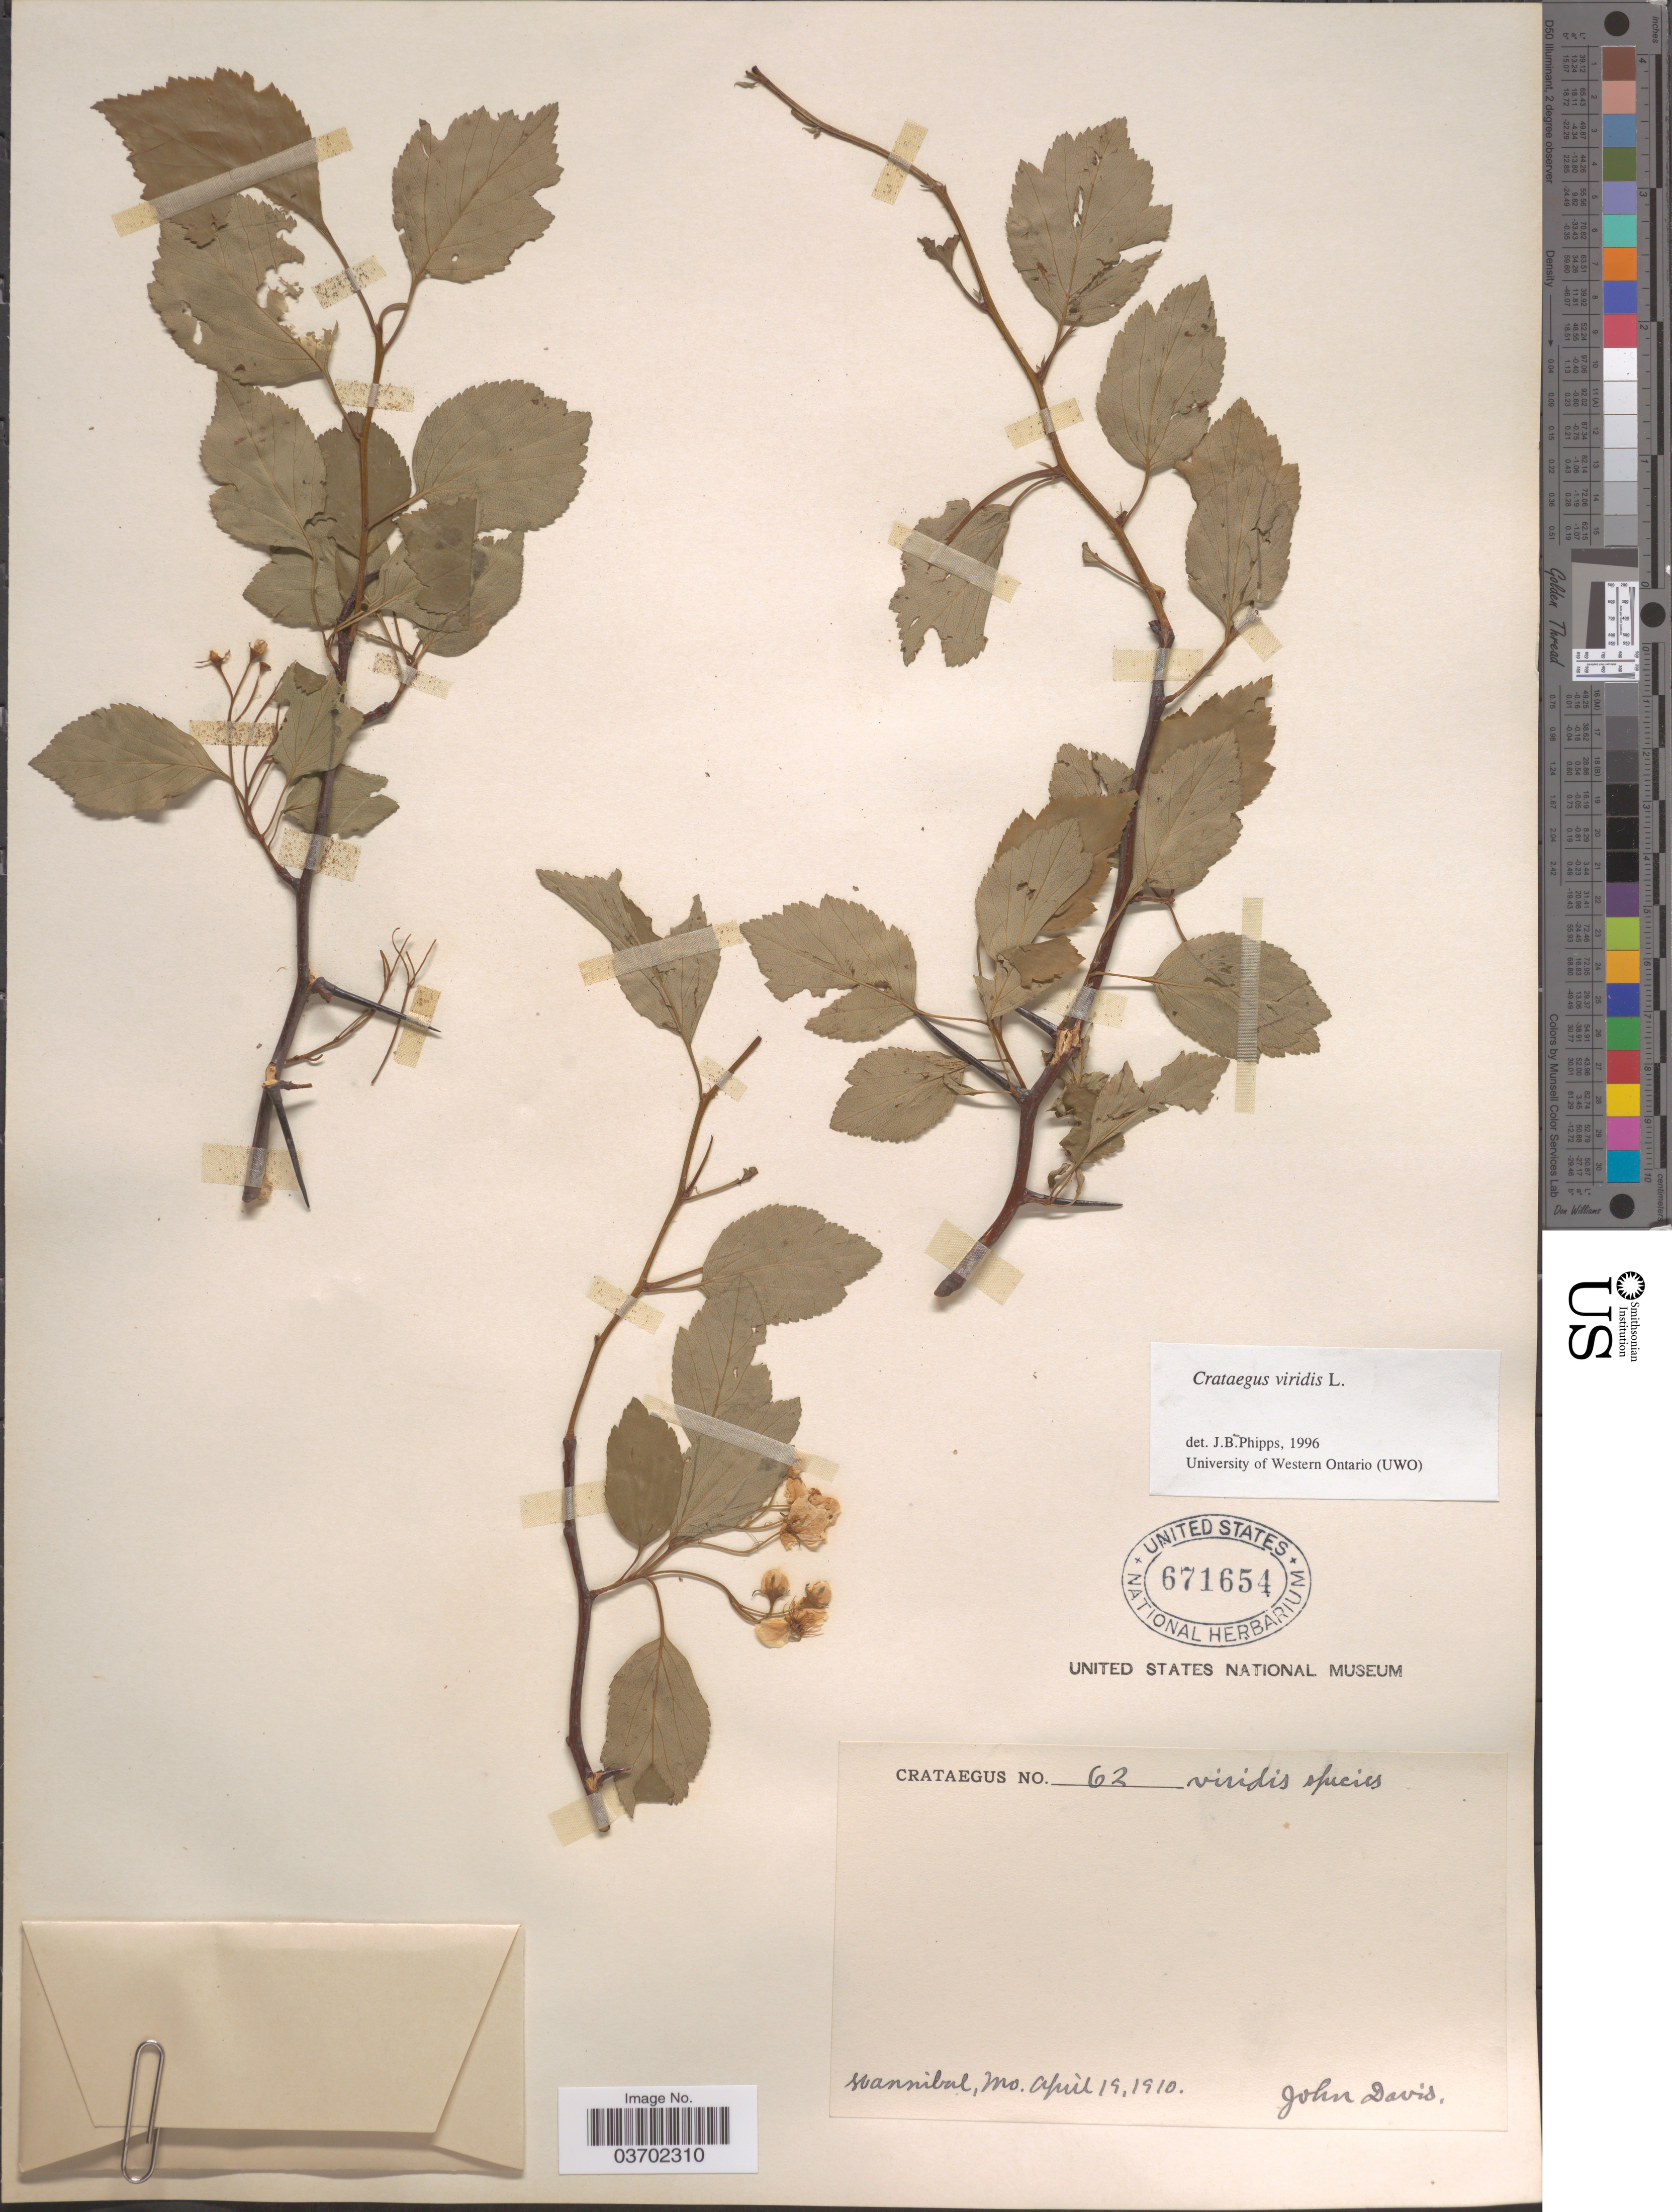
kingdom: Plantae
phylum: Tracheophyta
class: Magnoliopsida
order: Rosales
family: Rosaceae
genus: Crataegus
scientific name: Crataegus viridis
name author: L.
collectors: J. Davis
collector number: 62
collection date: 1910-04-19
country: United States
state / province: Missouri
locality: Hannibal.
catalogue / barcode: US 671654